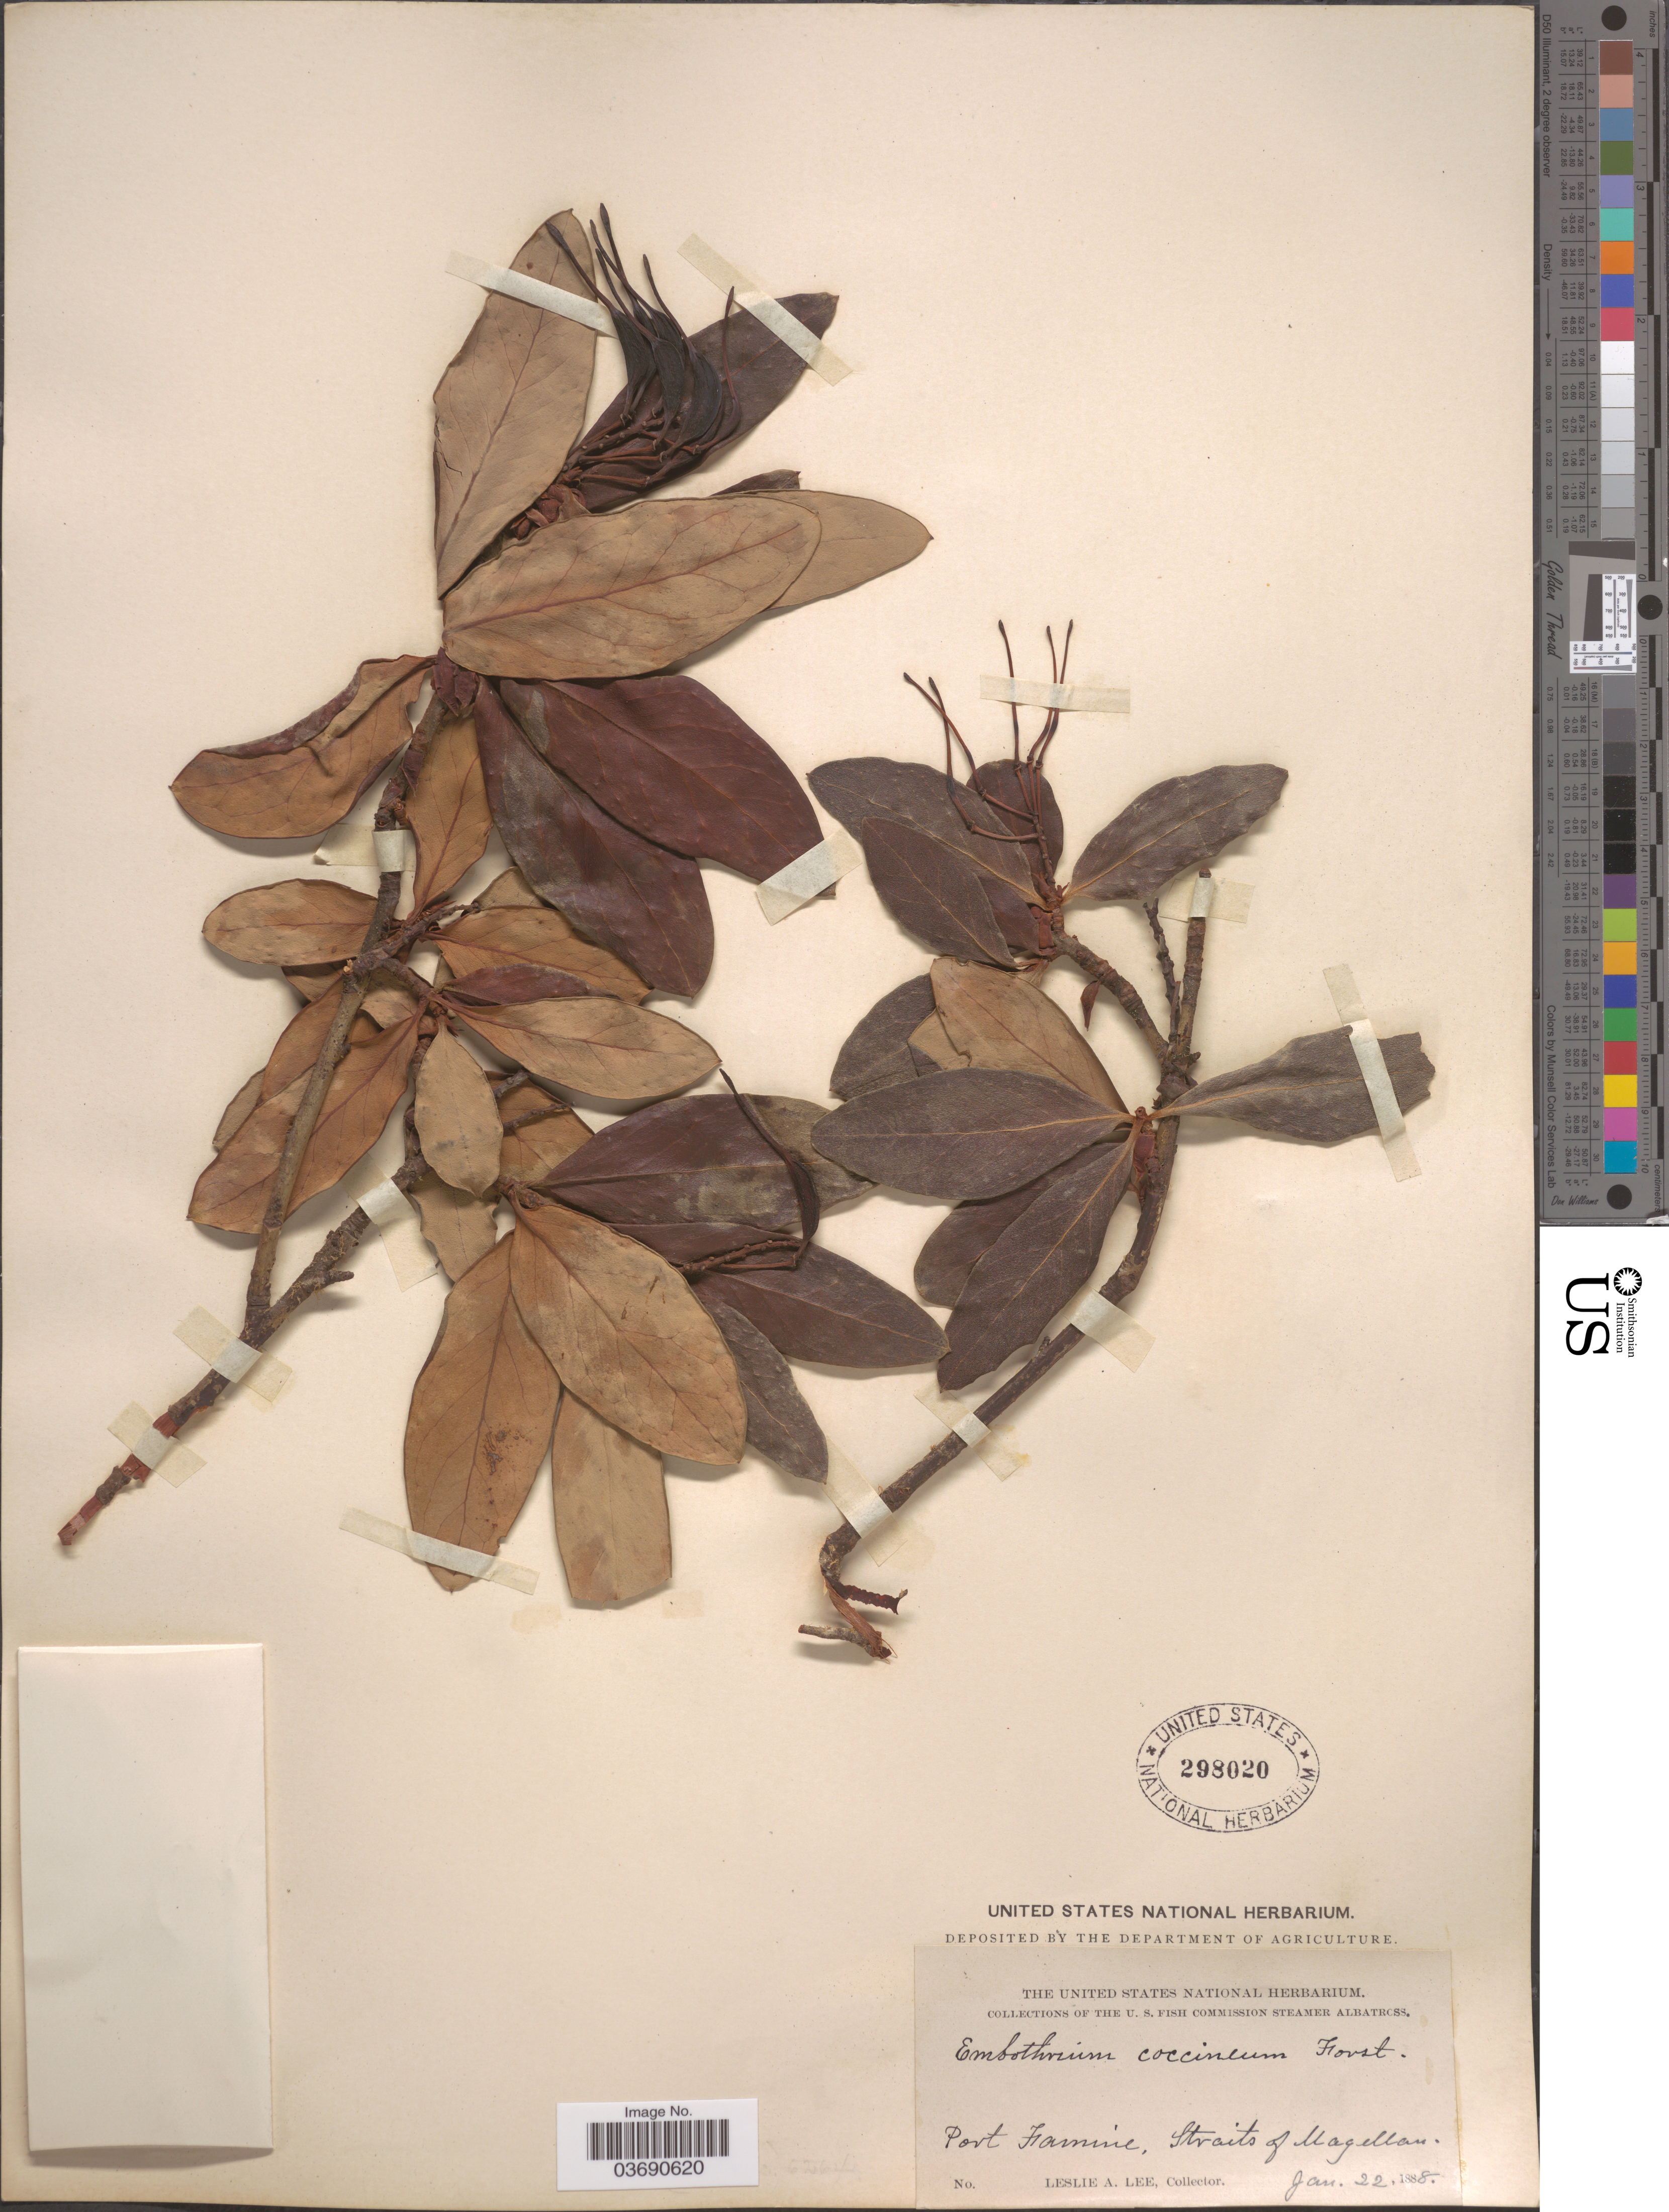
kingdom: Plantae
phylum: Tracheophyta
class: Magnoliopsida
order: Proteales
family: Proteaceae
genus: Embothrium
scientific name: Embothrium coccineum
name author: J.R. Forst. & G. Forst.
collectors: L. Lee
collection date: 1888-01-22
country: Chile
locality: Port Famine, Straits of Magellan.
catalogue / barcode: US 298020